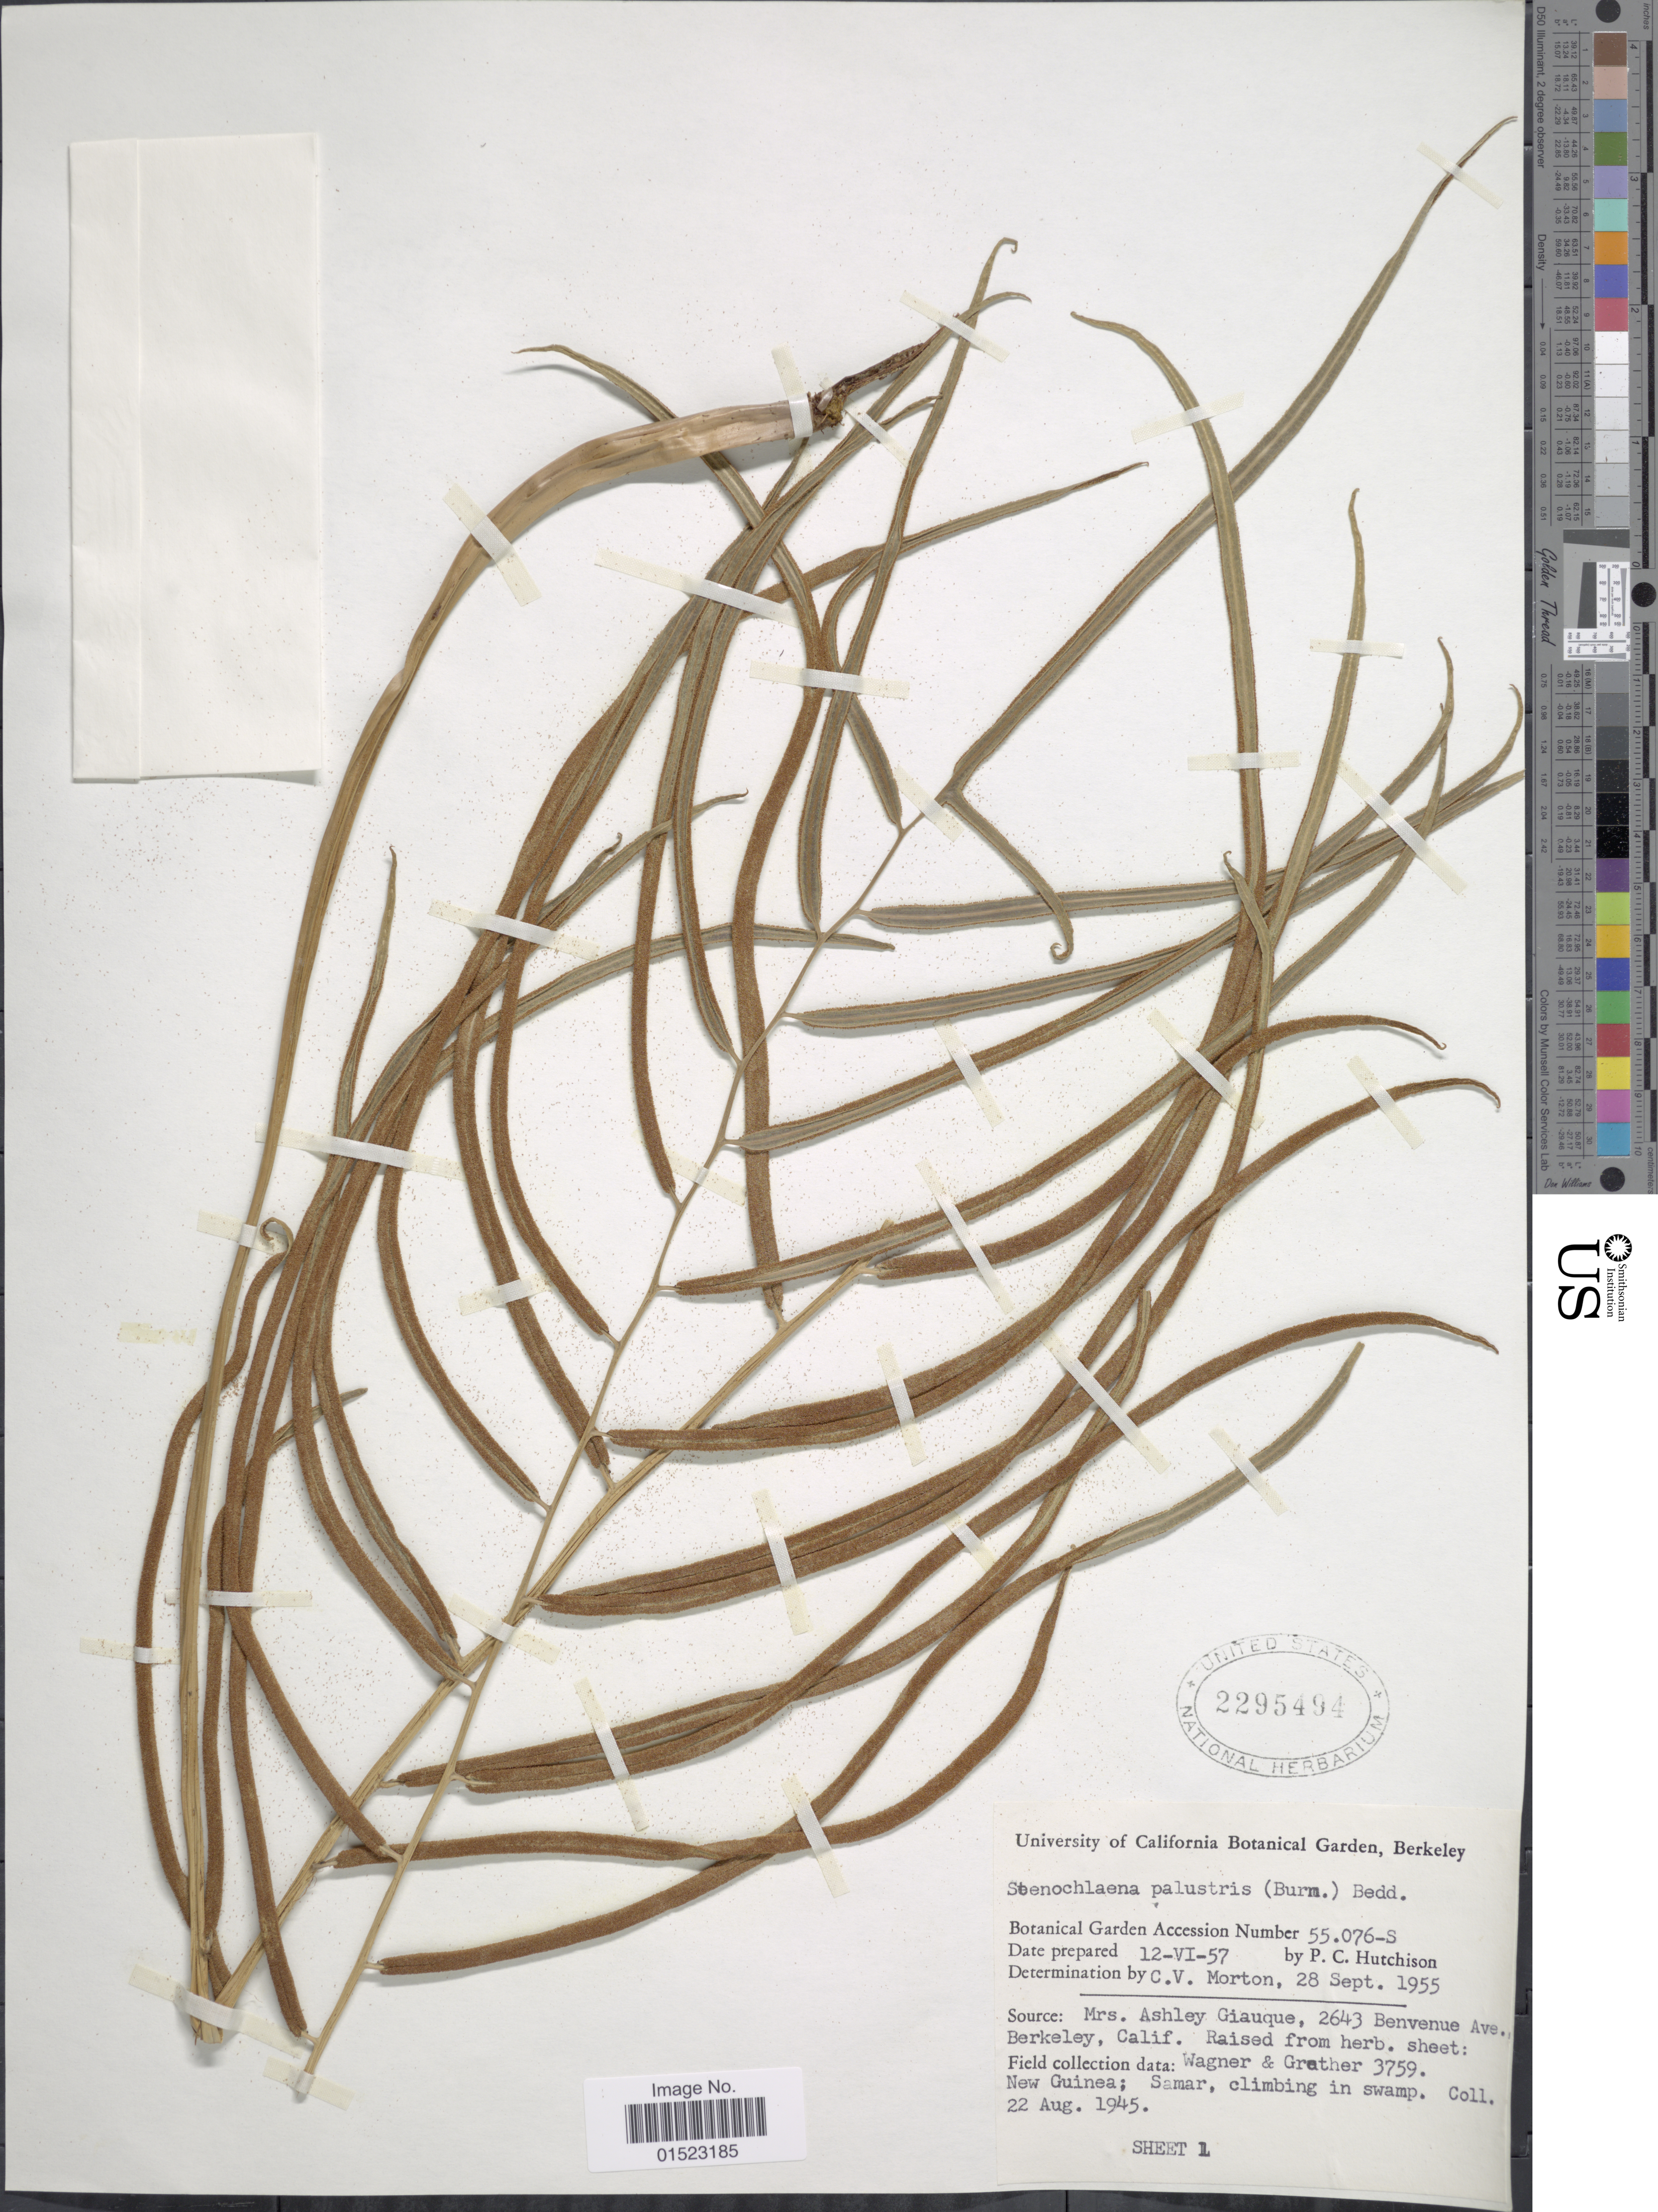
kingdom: Plantae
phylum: Tracheophyta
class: Polypodiopsida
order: Polypodiales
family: Blechnaceae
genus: Stenochlaena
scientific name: Stenochlaena milnei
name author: Underw.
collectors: P. C. Hutchison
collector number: Botanical Garden Accession 55076-S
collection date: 1945-08-22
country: United States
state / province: California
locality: Source : Mrs. Ashley Giauque, 2643 Benvenue Ave., Brekeley , Raised from spores of herb, Field collection data ; Wagner & Grether 3759, New Guinea: Samar, climbing in swamp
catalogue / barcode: US 2295494